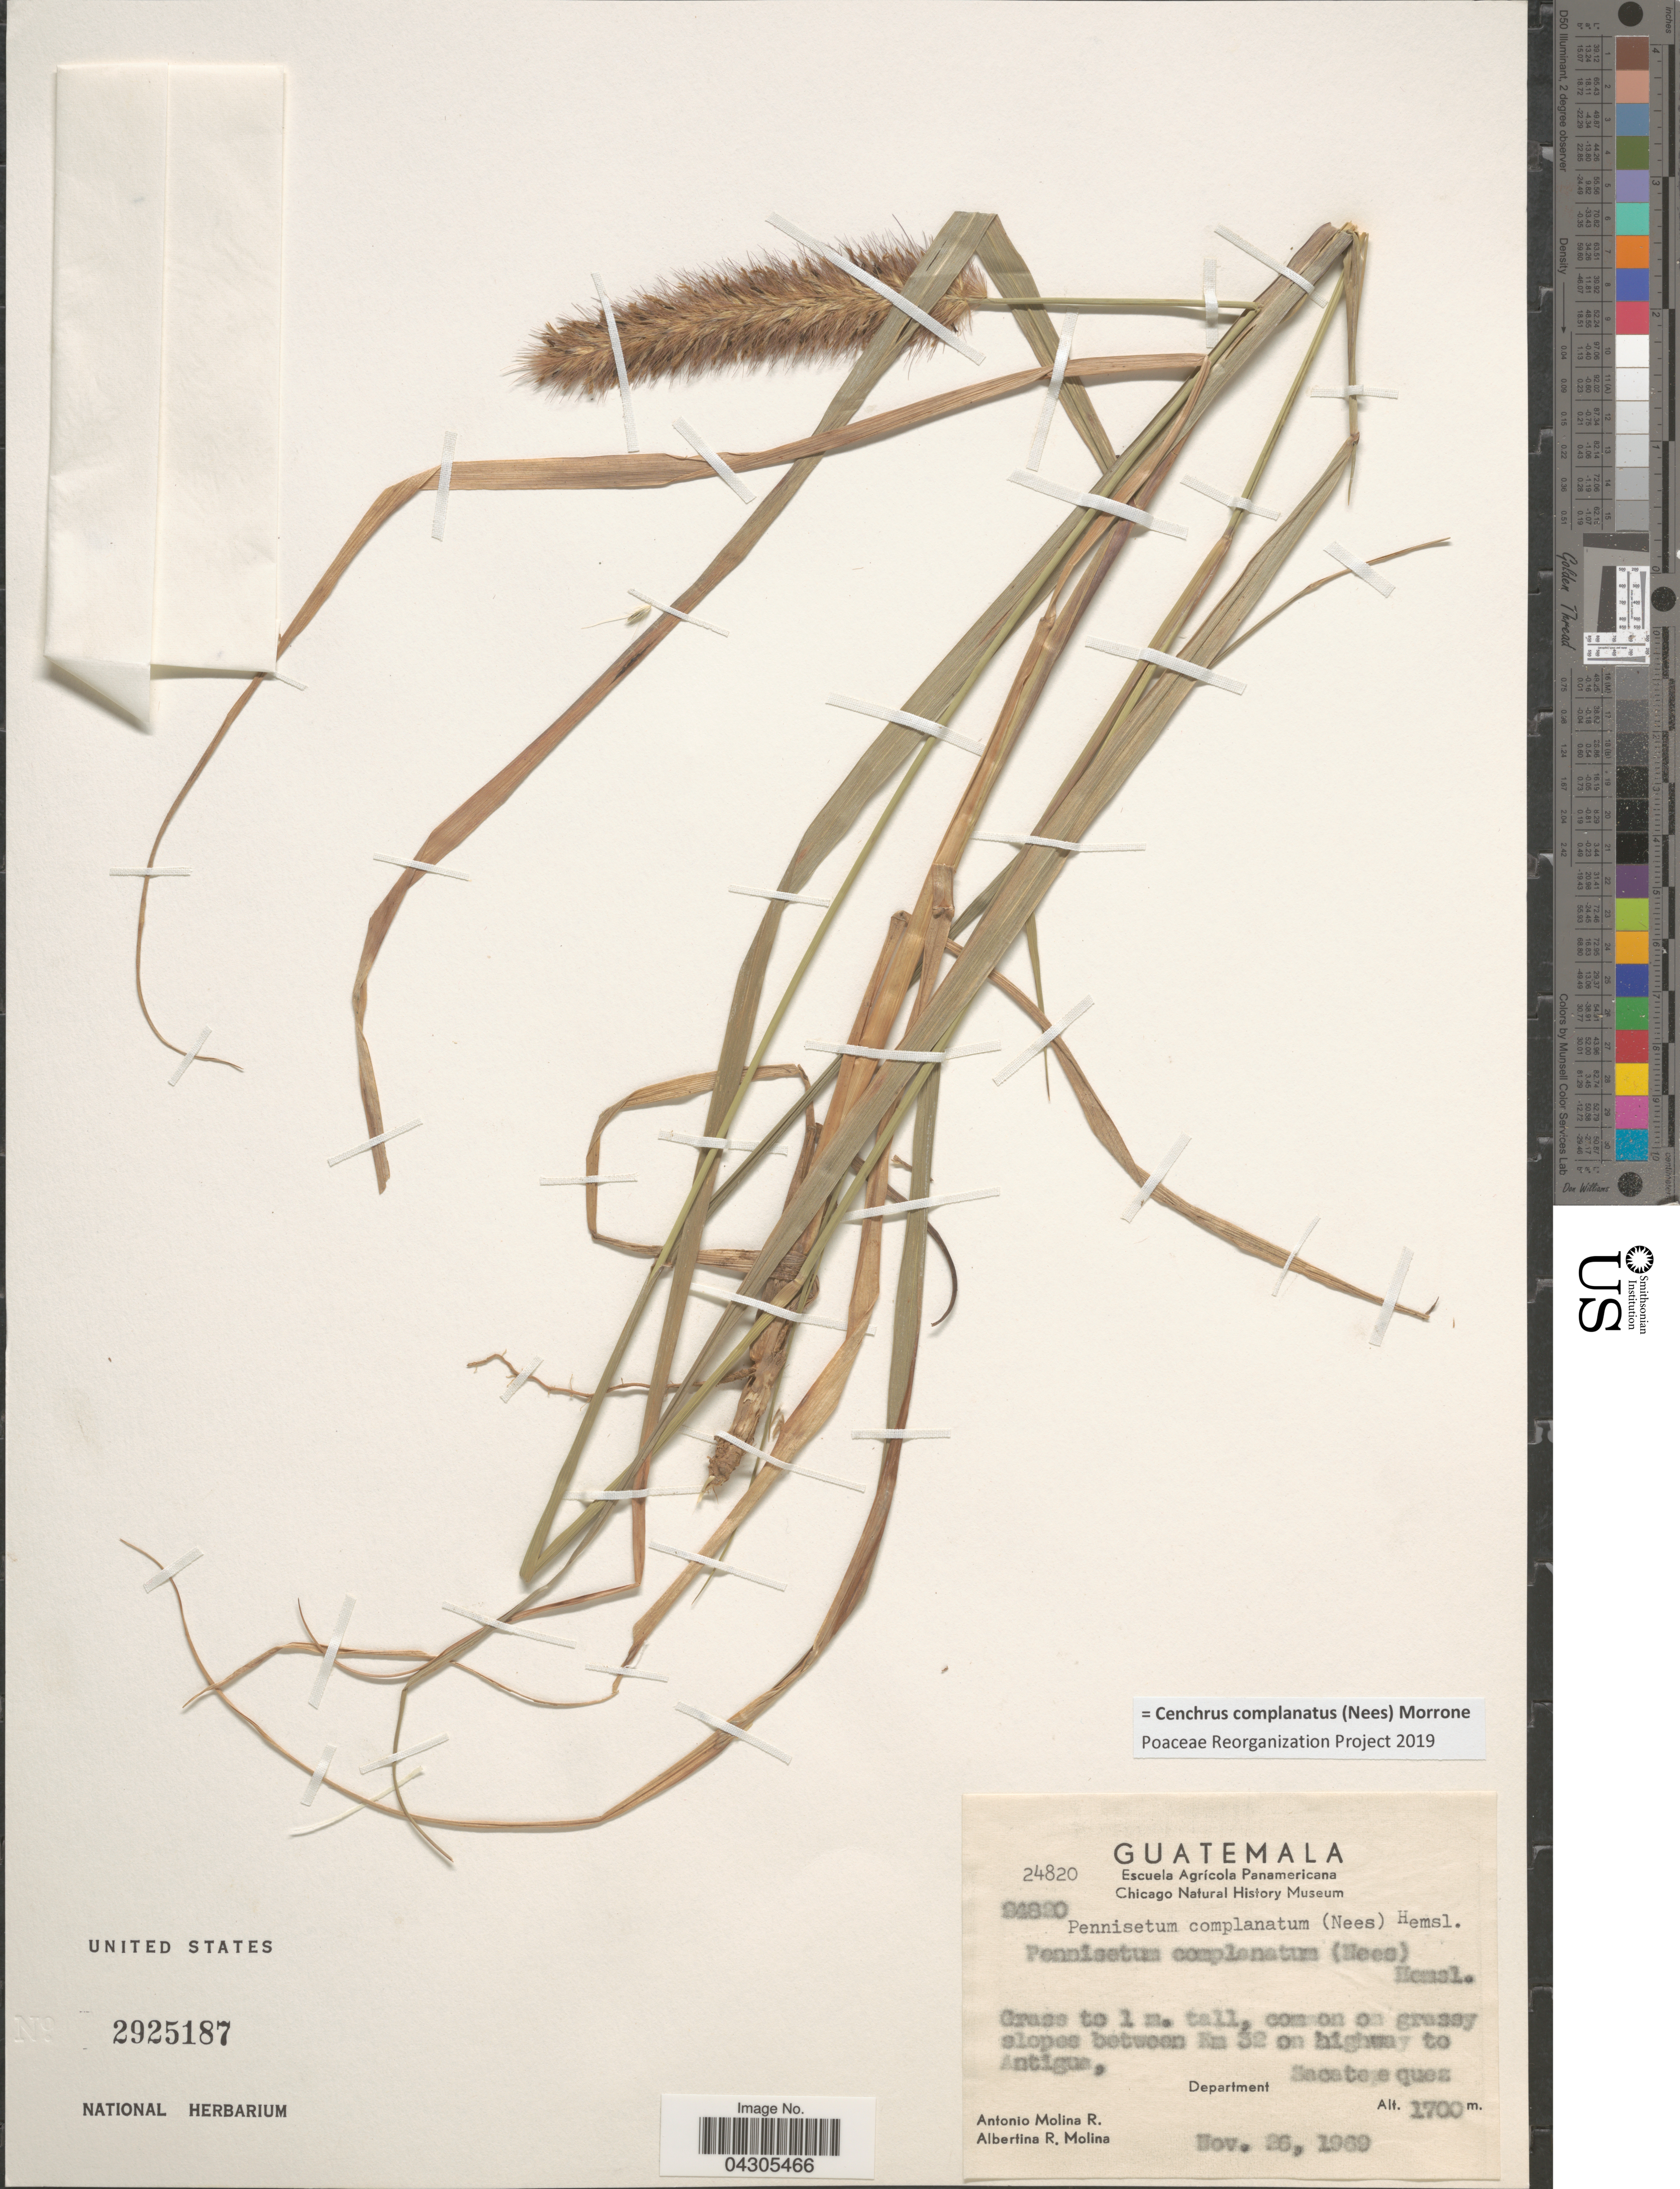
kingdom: Plantae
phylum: Tracheophyta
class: Liliopsida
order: Poales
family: Poaceae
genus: Cenchrus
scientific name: Cenchrus complanatus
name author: (Nees) Morrone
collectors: A. Molina R. & A. R. Molina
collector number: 24820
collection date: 1969-11-26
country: Guatemala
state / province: Sacatepequez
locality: Common on grassy slopes between Km 32 on highway to Antigua, Department Sacatepequez.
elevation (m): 1700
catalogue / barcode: US 2925187